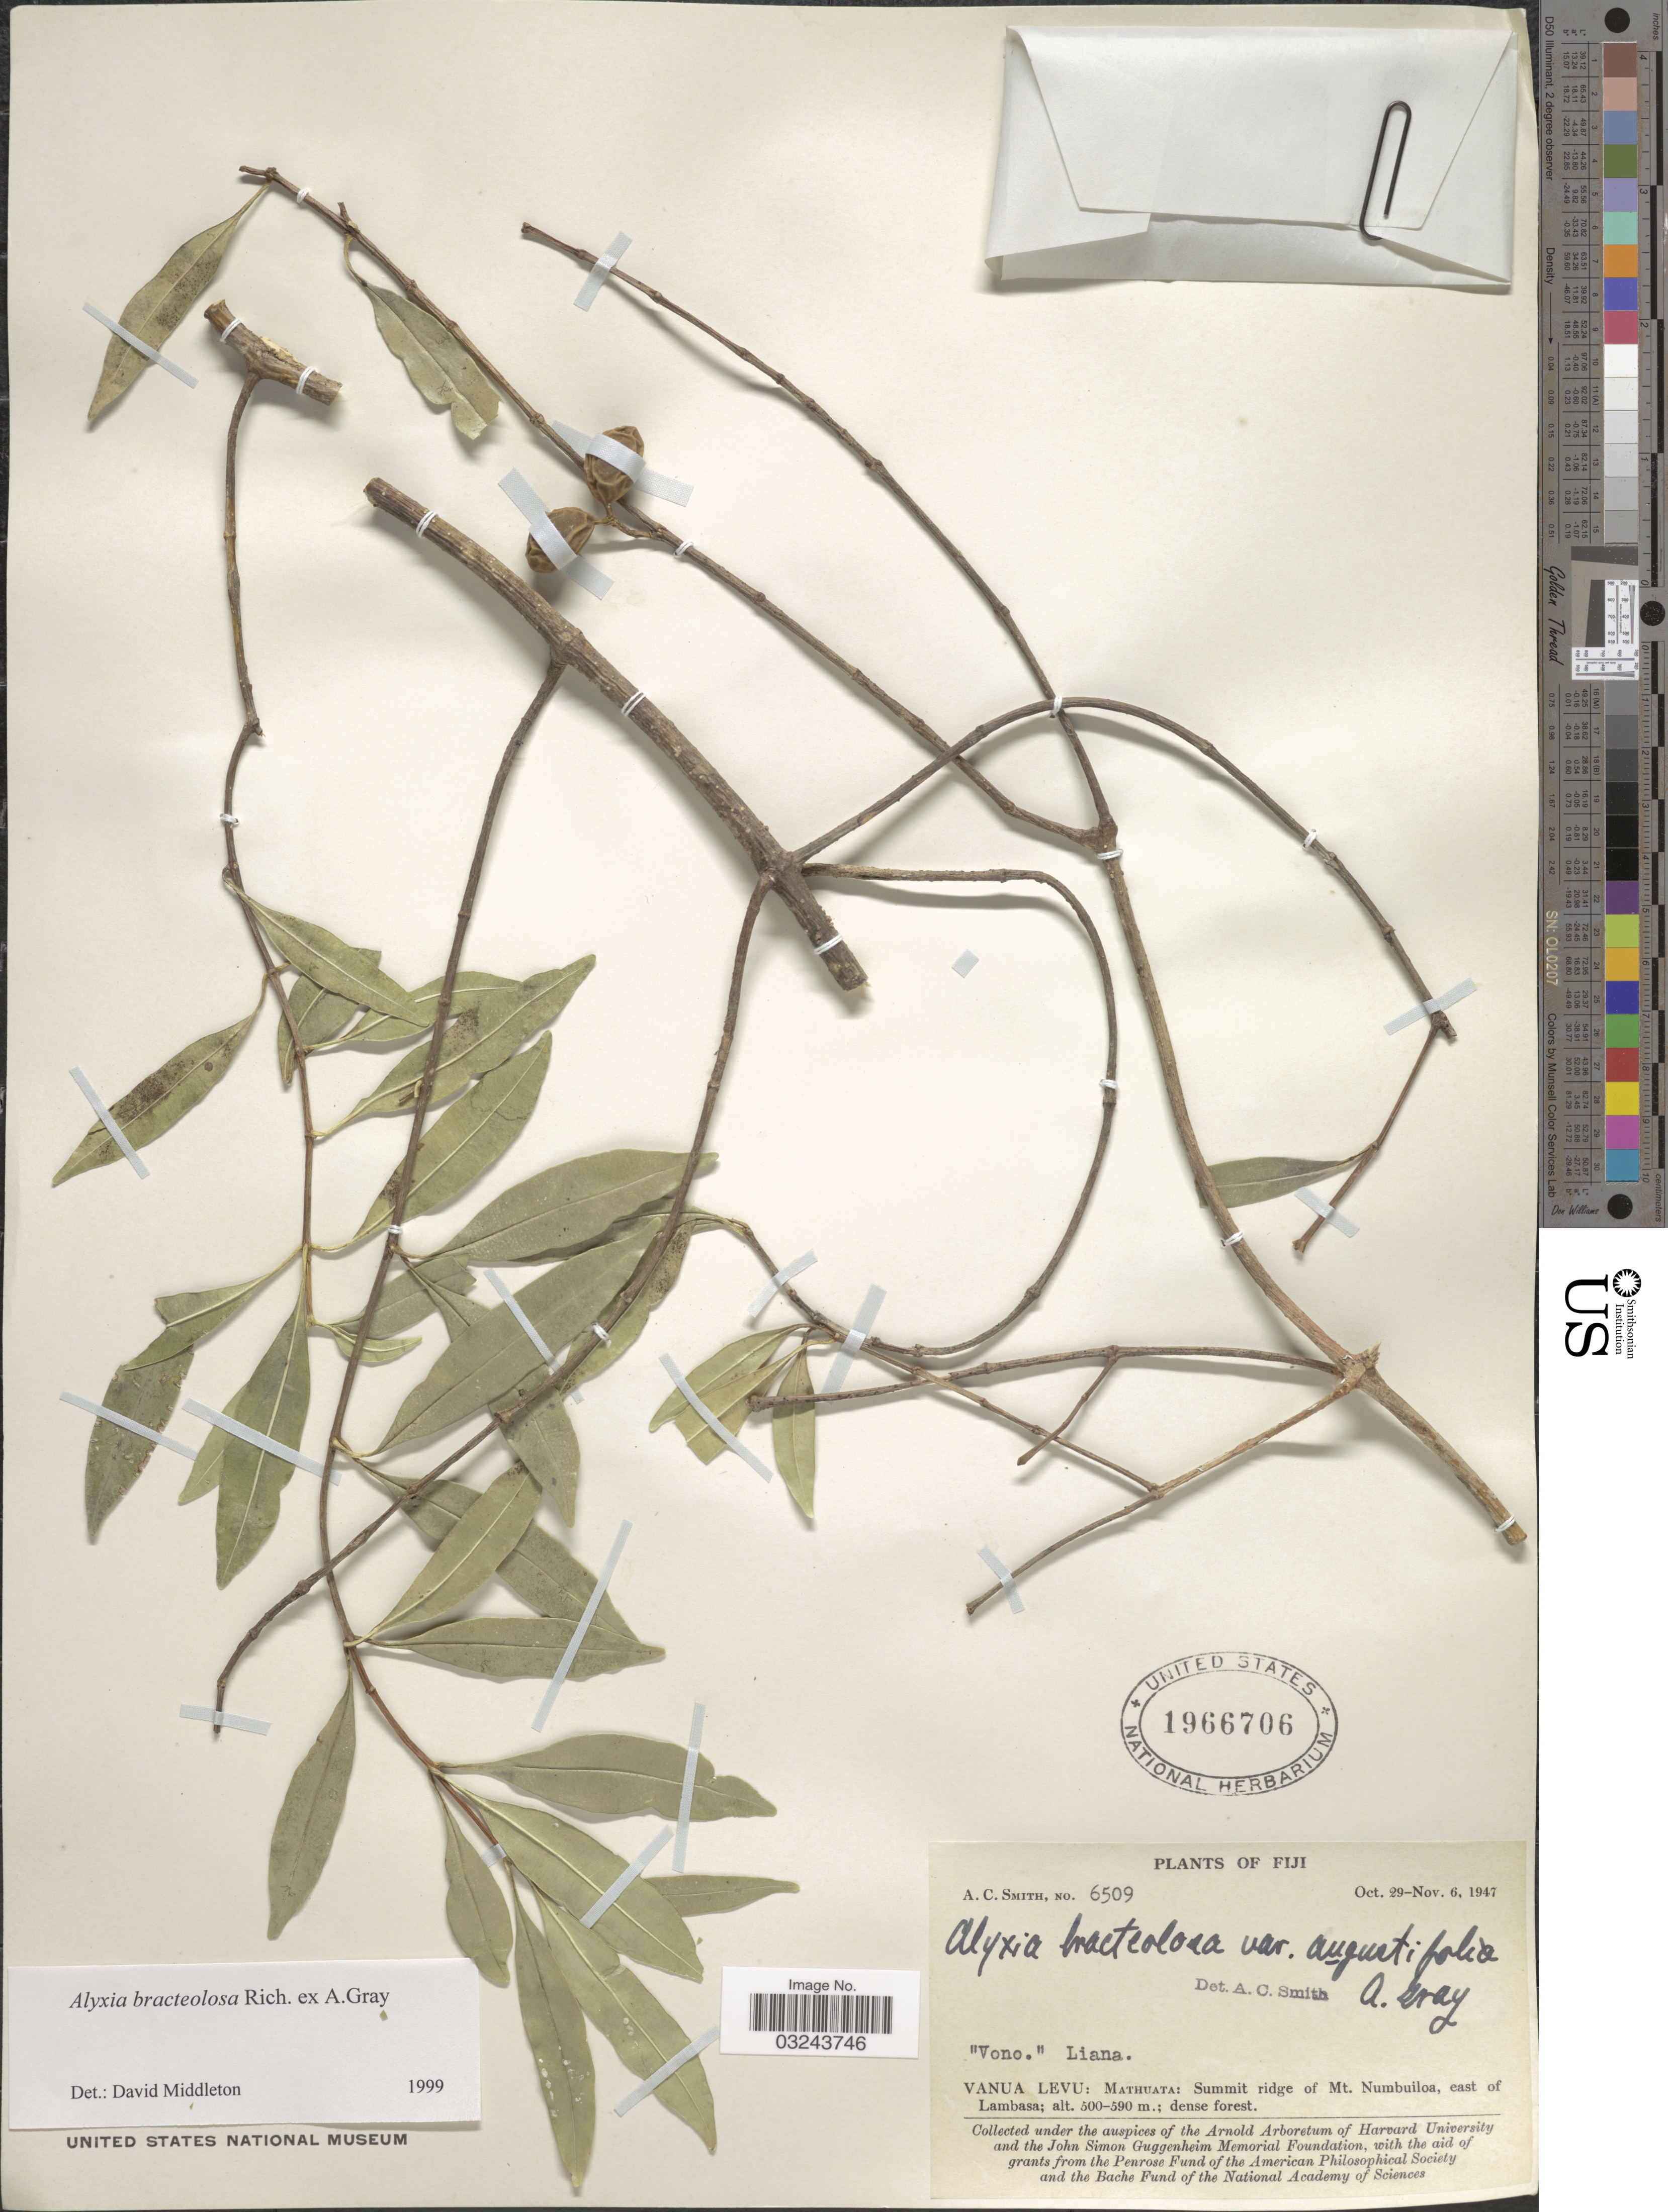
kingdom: Plantae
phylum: Tracheophyta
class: Magnoliopsida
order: Gentianales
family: Apocynaceae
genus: Alyxia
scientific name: Alyxia bracteolosa var. angustifolia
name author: A. Gray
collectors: A. C. Smith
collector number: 6509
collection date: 1947-10-29/1947-11-06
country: Fiji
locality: Vanua Levu: Mathuata: Summit ridge of Mt. Numbuiloa, east of Lambasa.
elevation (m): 500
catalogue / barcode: US 1966706